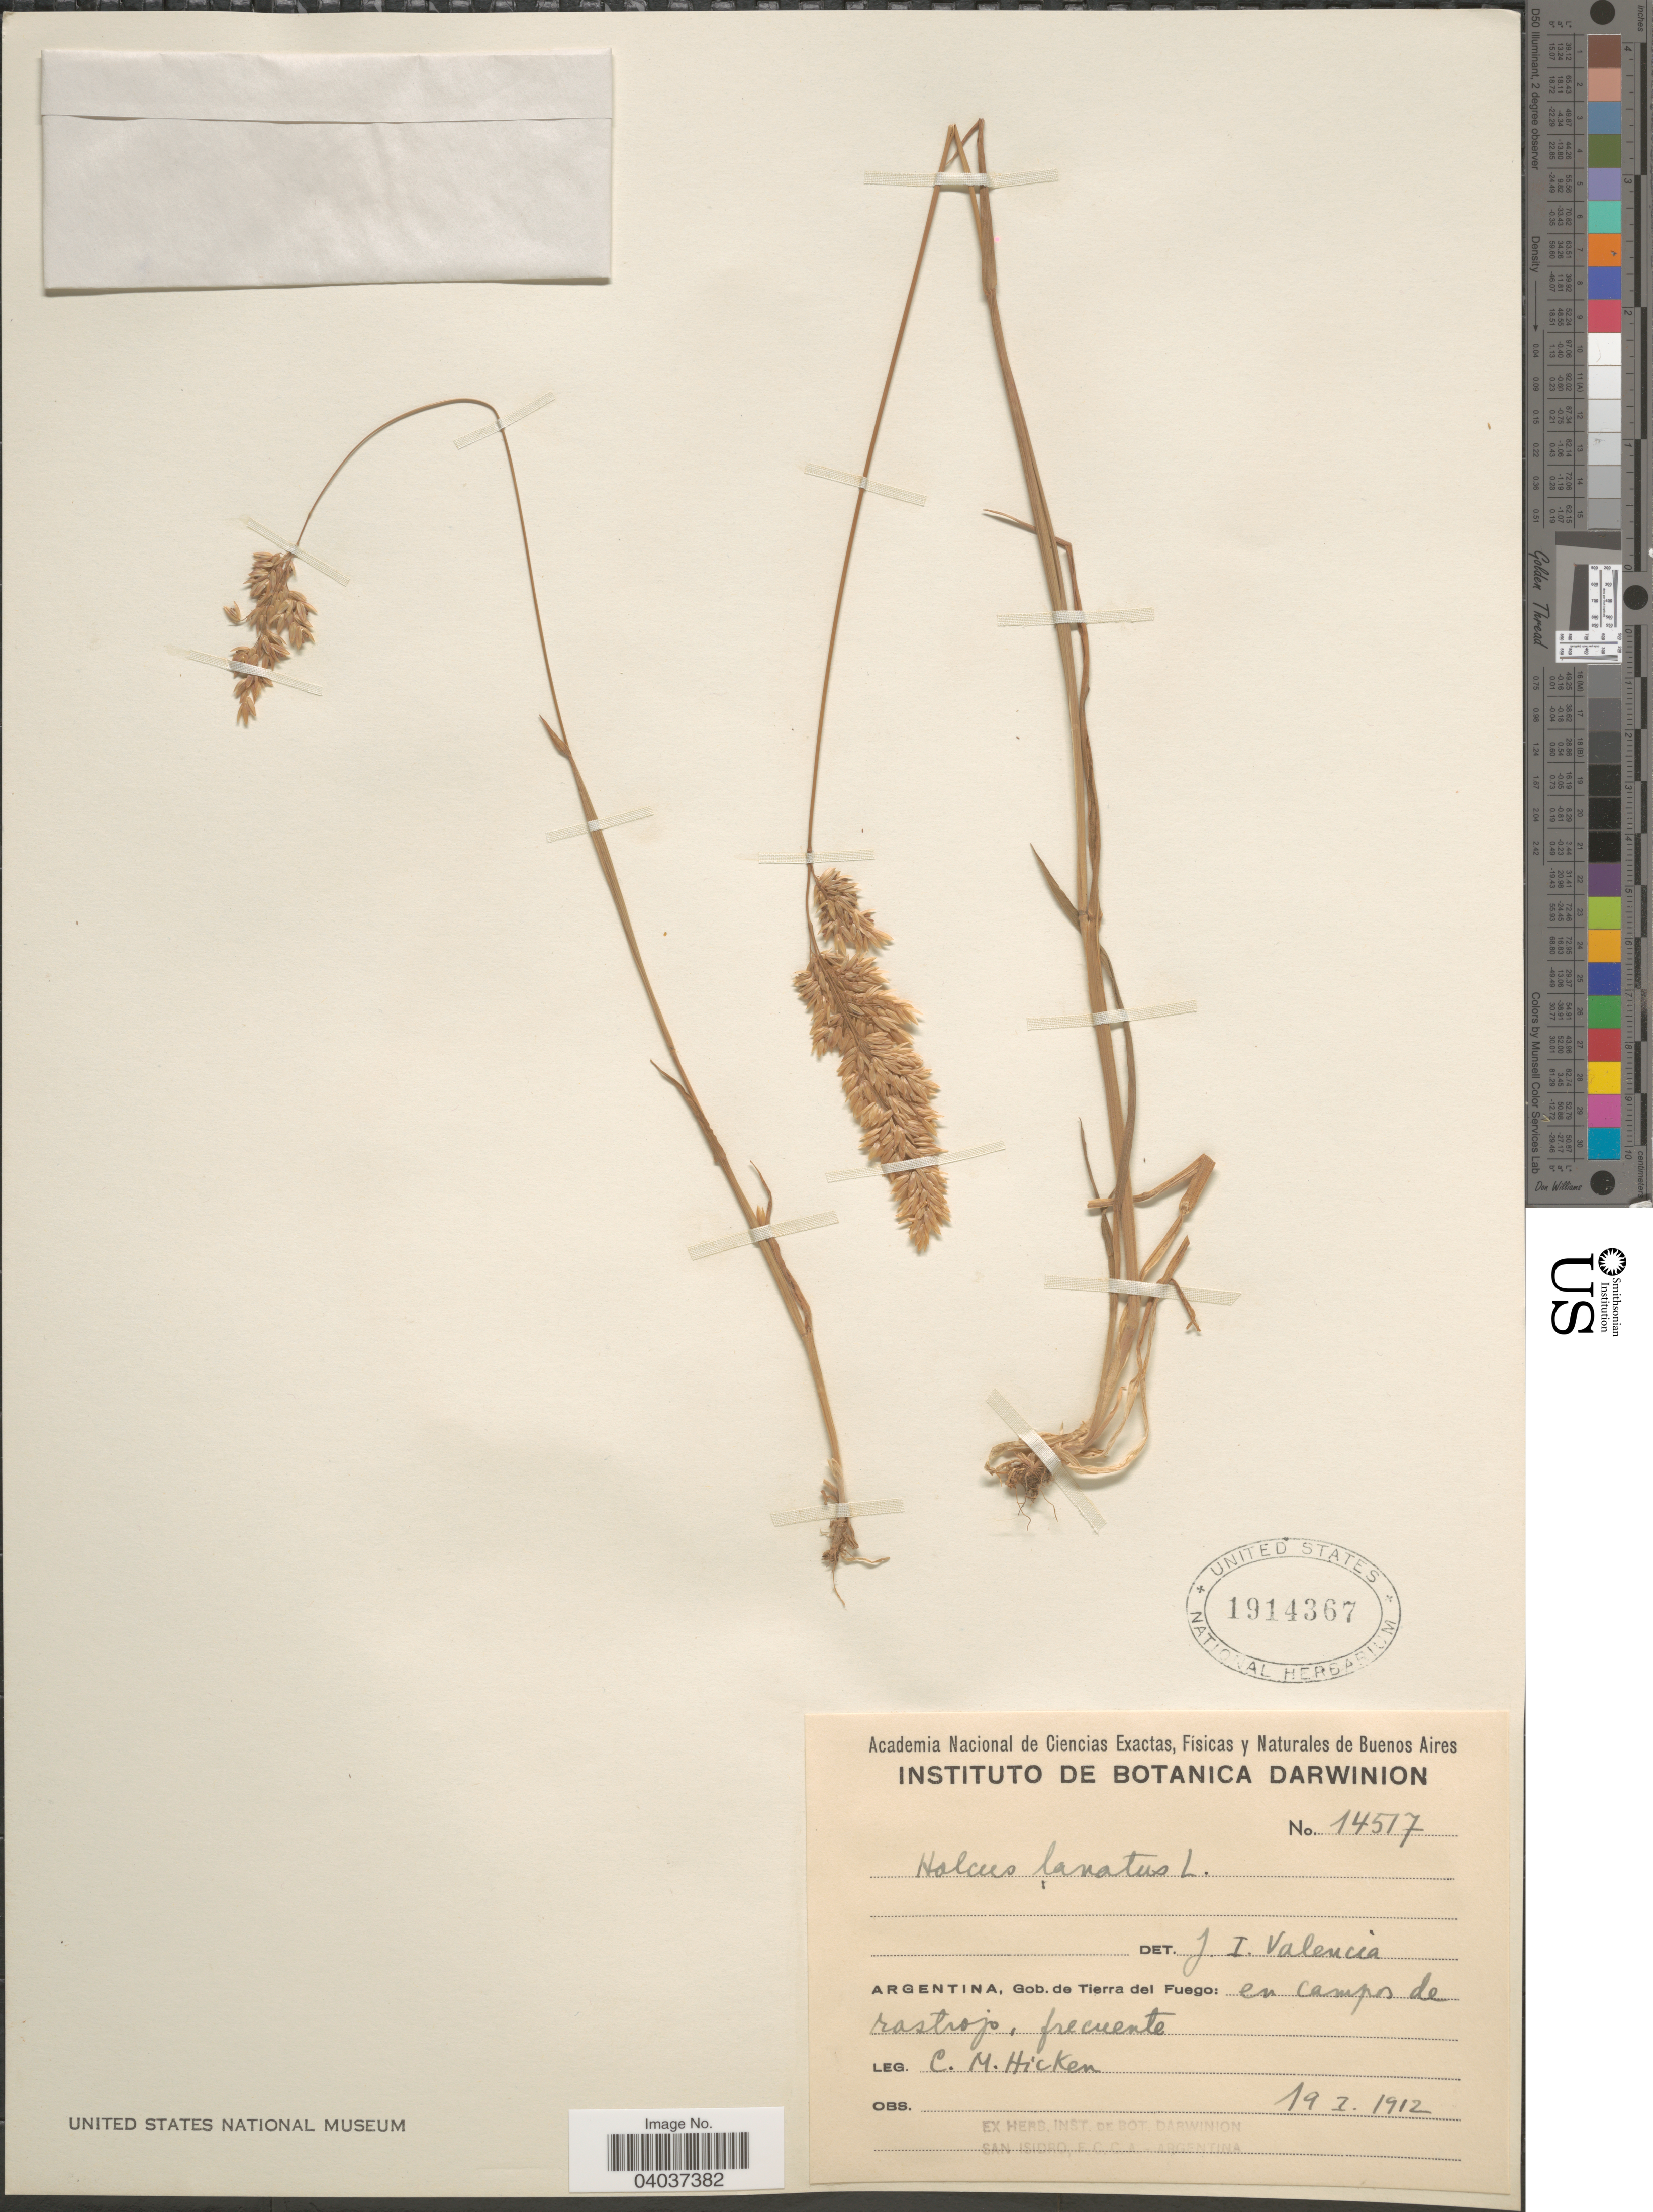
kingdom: Plantae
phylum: Tracheophyta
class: Liliopsida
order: Poales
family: Poaceae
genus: Holcus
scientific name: Holcus lanatus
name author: L.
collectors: C. M. Hicken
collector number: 14517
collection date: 1912-01-19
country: Argentina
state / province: Tierra del Fuego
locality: Gob.de Tierra del Fuego: en campo de rastrojo, frequente.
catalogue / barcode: US 1914367